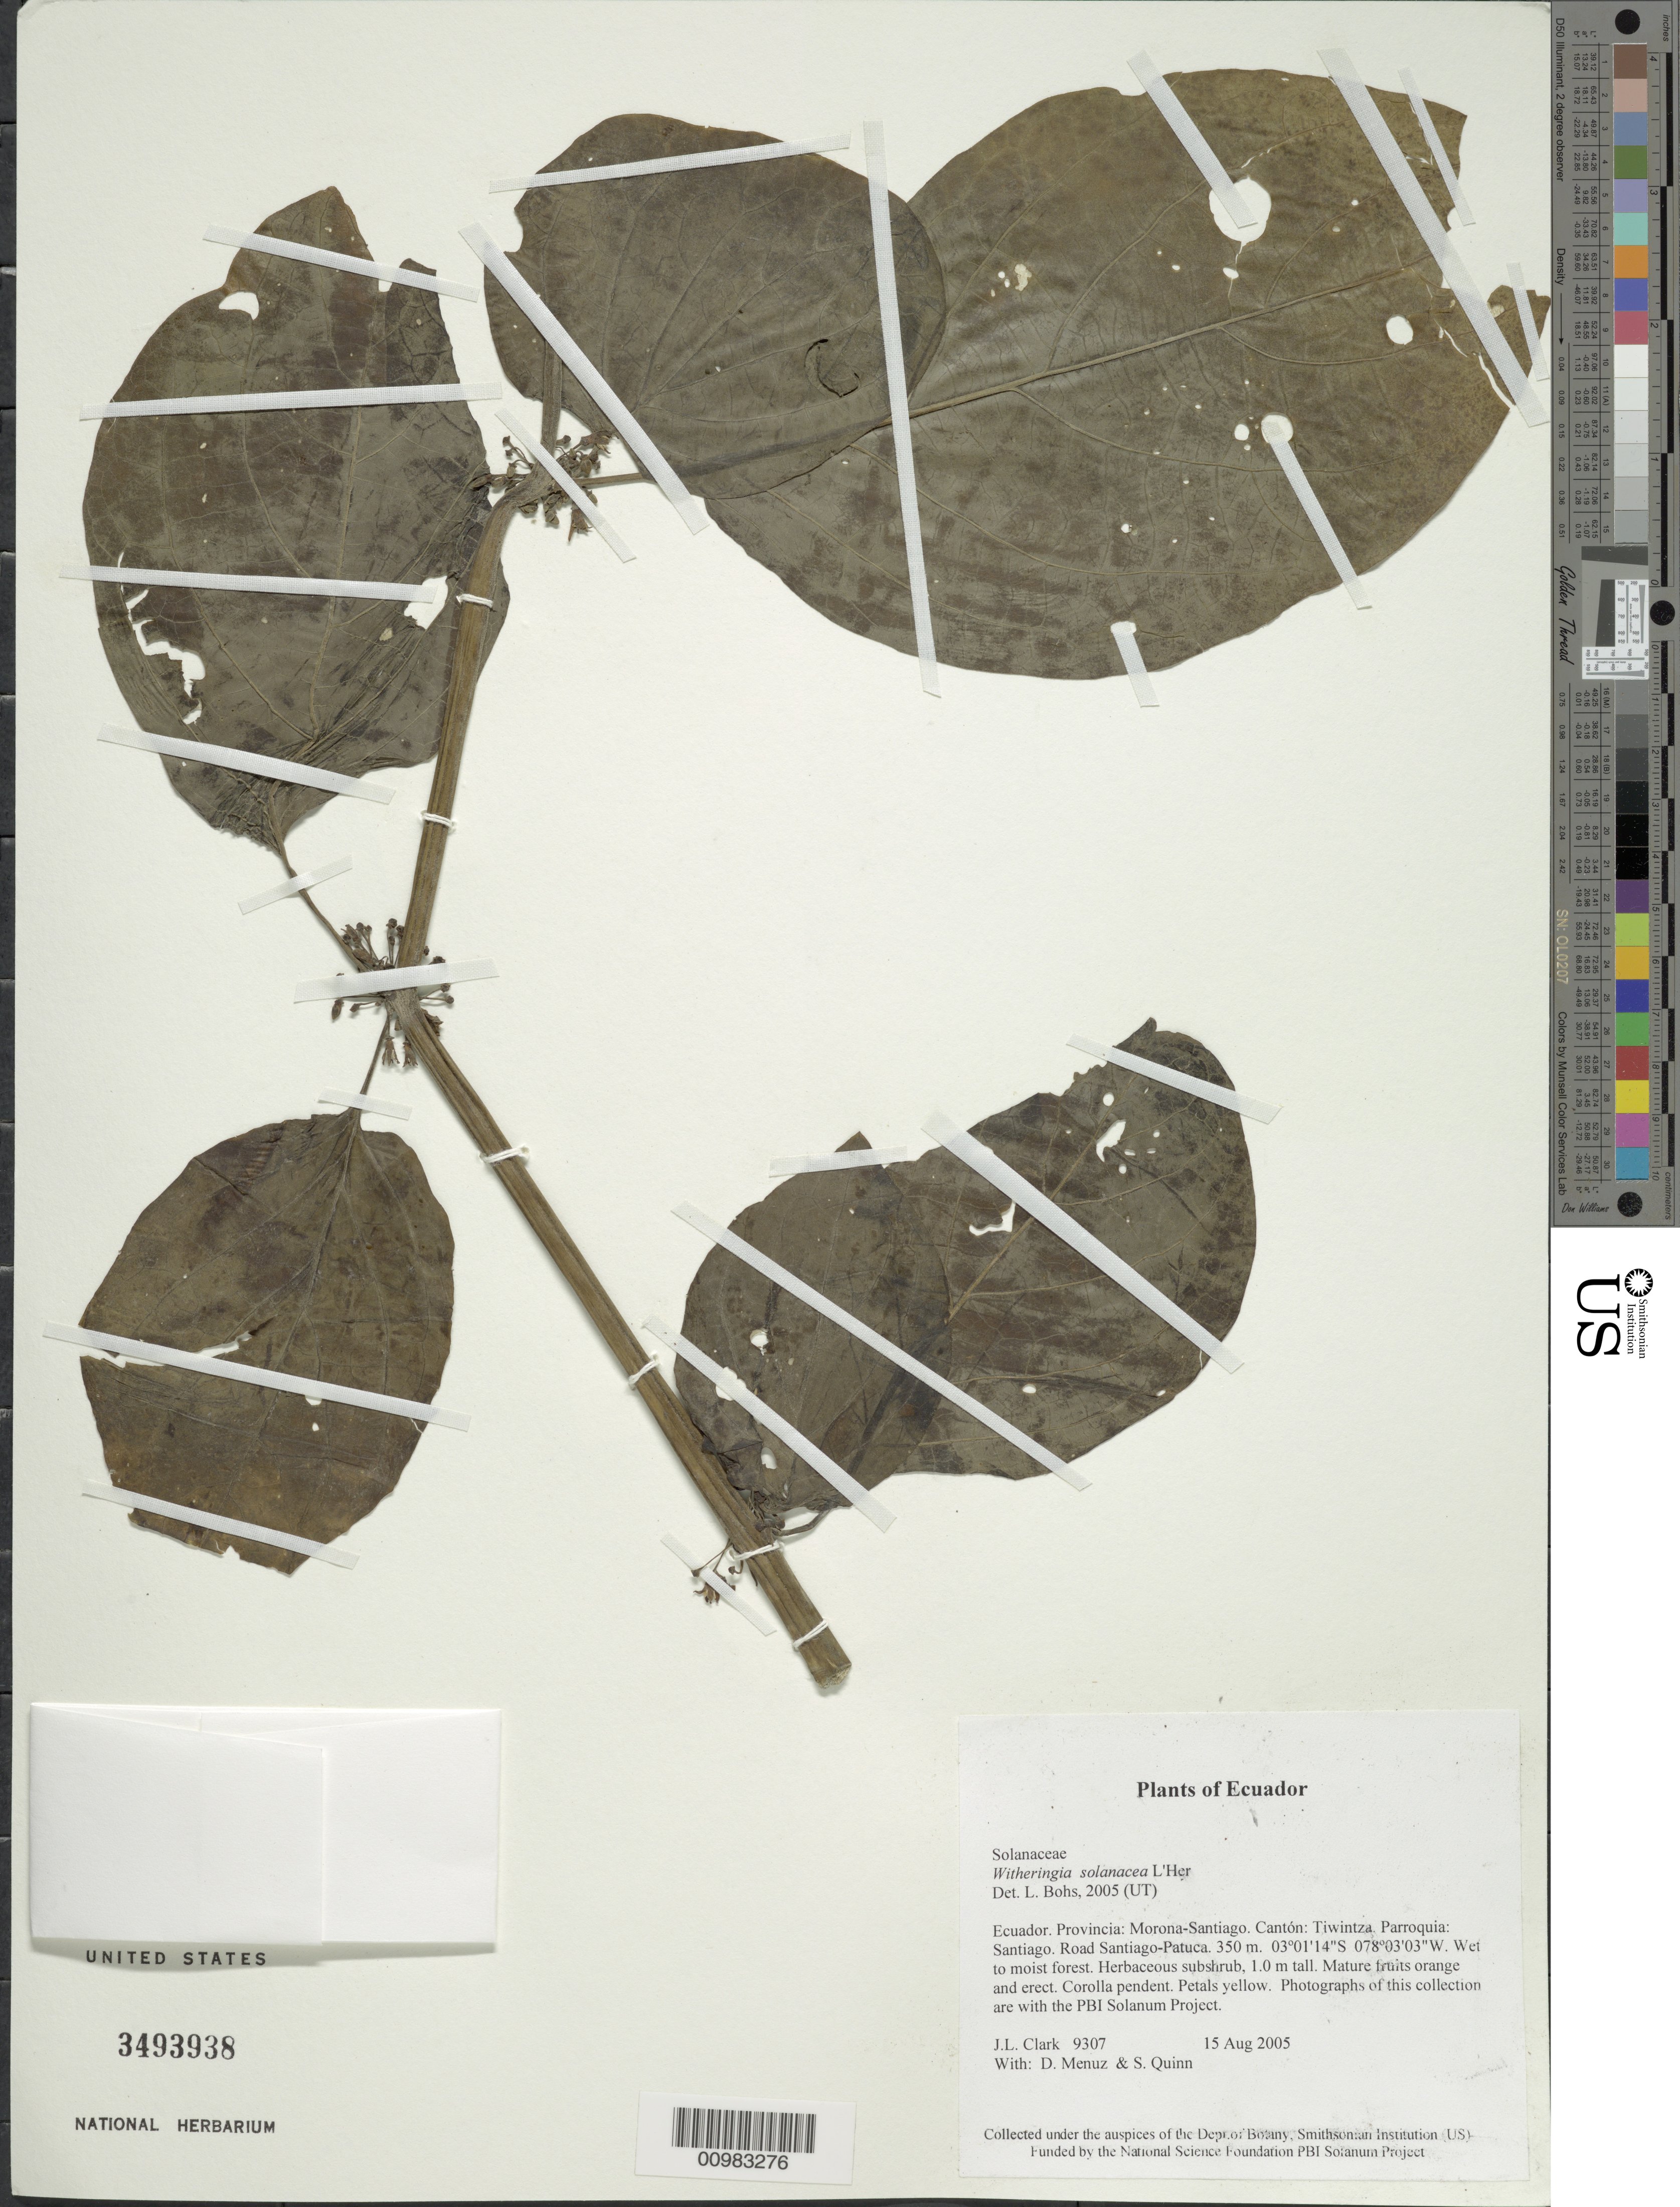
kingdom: Plantae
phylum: Tracheophyta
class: Magnoliopsida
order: Solanales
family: Solanaceae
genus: Witheringia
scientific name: Witheringia solanacea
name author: L'Hér.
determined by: Bohs, L. A.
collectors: J. L. Clark, D. Menuz & S. Quinn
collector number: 9307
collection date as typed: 15 Aug 2005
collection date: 2005-08-15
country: Ecuador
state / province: Morona-Santiago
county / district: Tiwintza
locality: Parroquia: Santiago. Road Santiago-Patuca.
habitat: Wet to moist forest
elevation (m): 350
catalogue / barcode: US 3493938